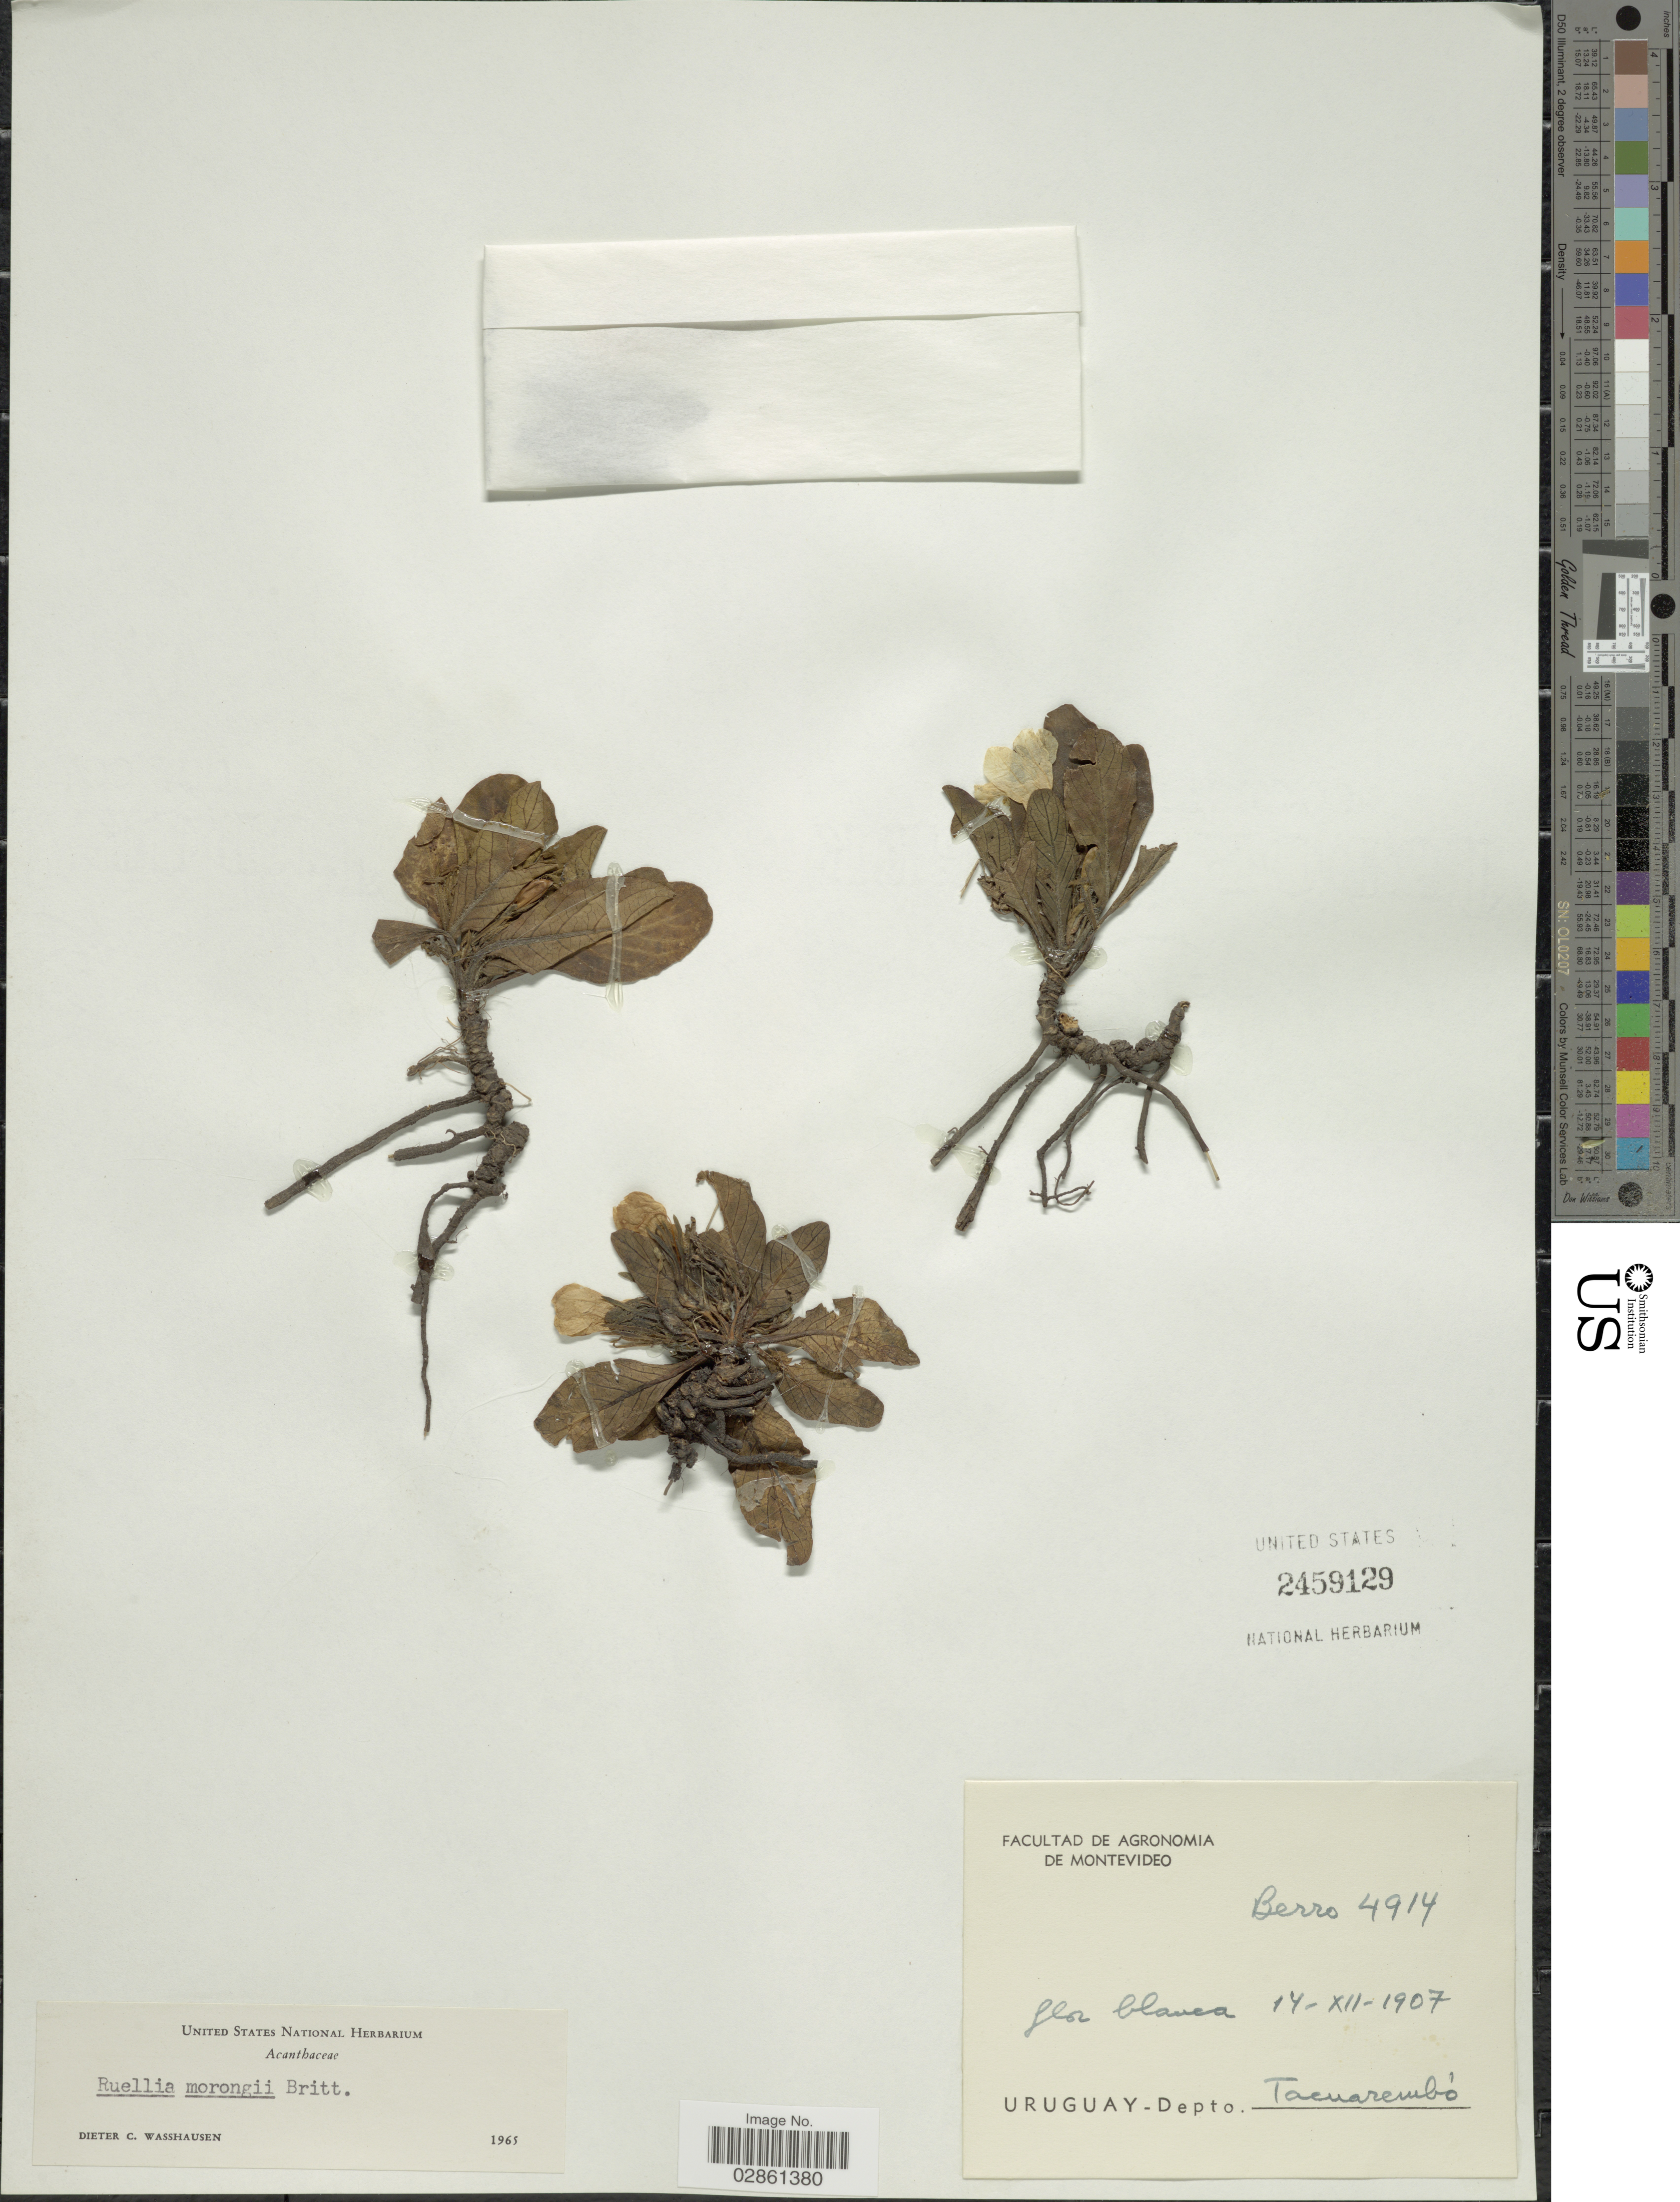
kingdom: Plantae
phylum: Tracheophyta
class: Magnoliopsida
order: Lamiales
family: Acanthaceae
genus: Ruellia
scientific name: Ruellia morongii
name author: Britton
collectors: Berro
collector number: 4914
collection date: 1907-12-14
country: Uruguay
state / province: Tacuarembó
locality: Depto. Tacuarembó.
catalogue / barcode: US 2459129